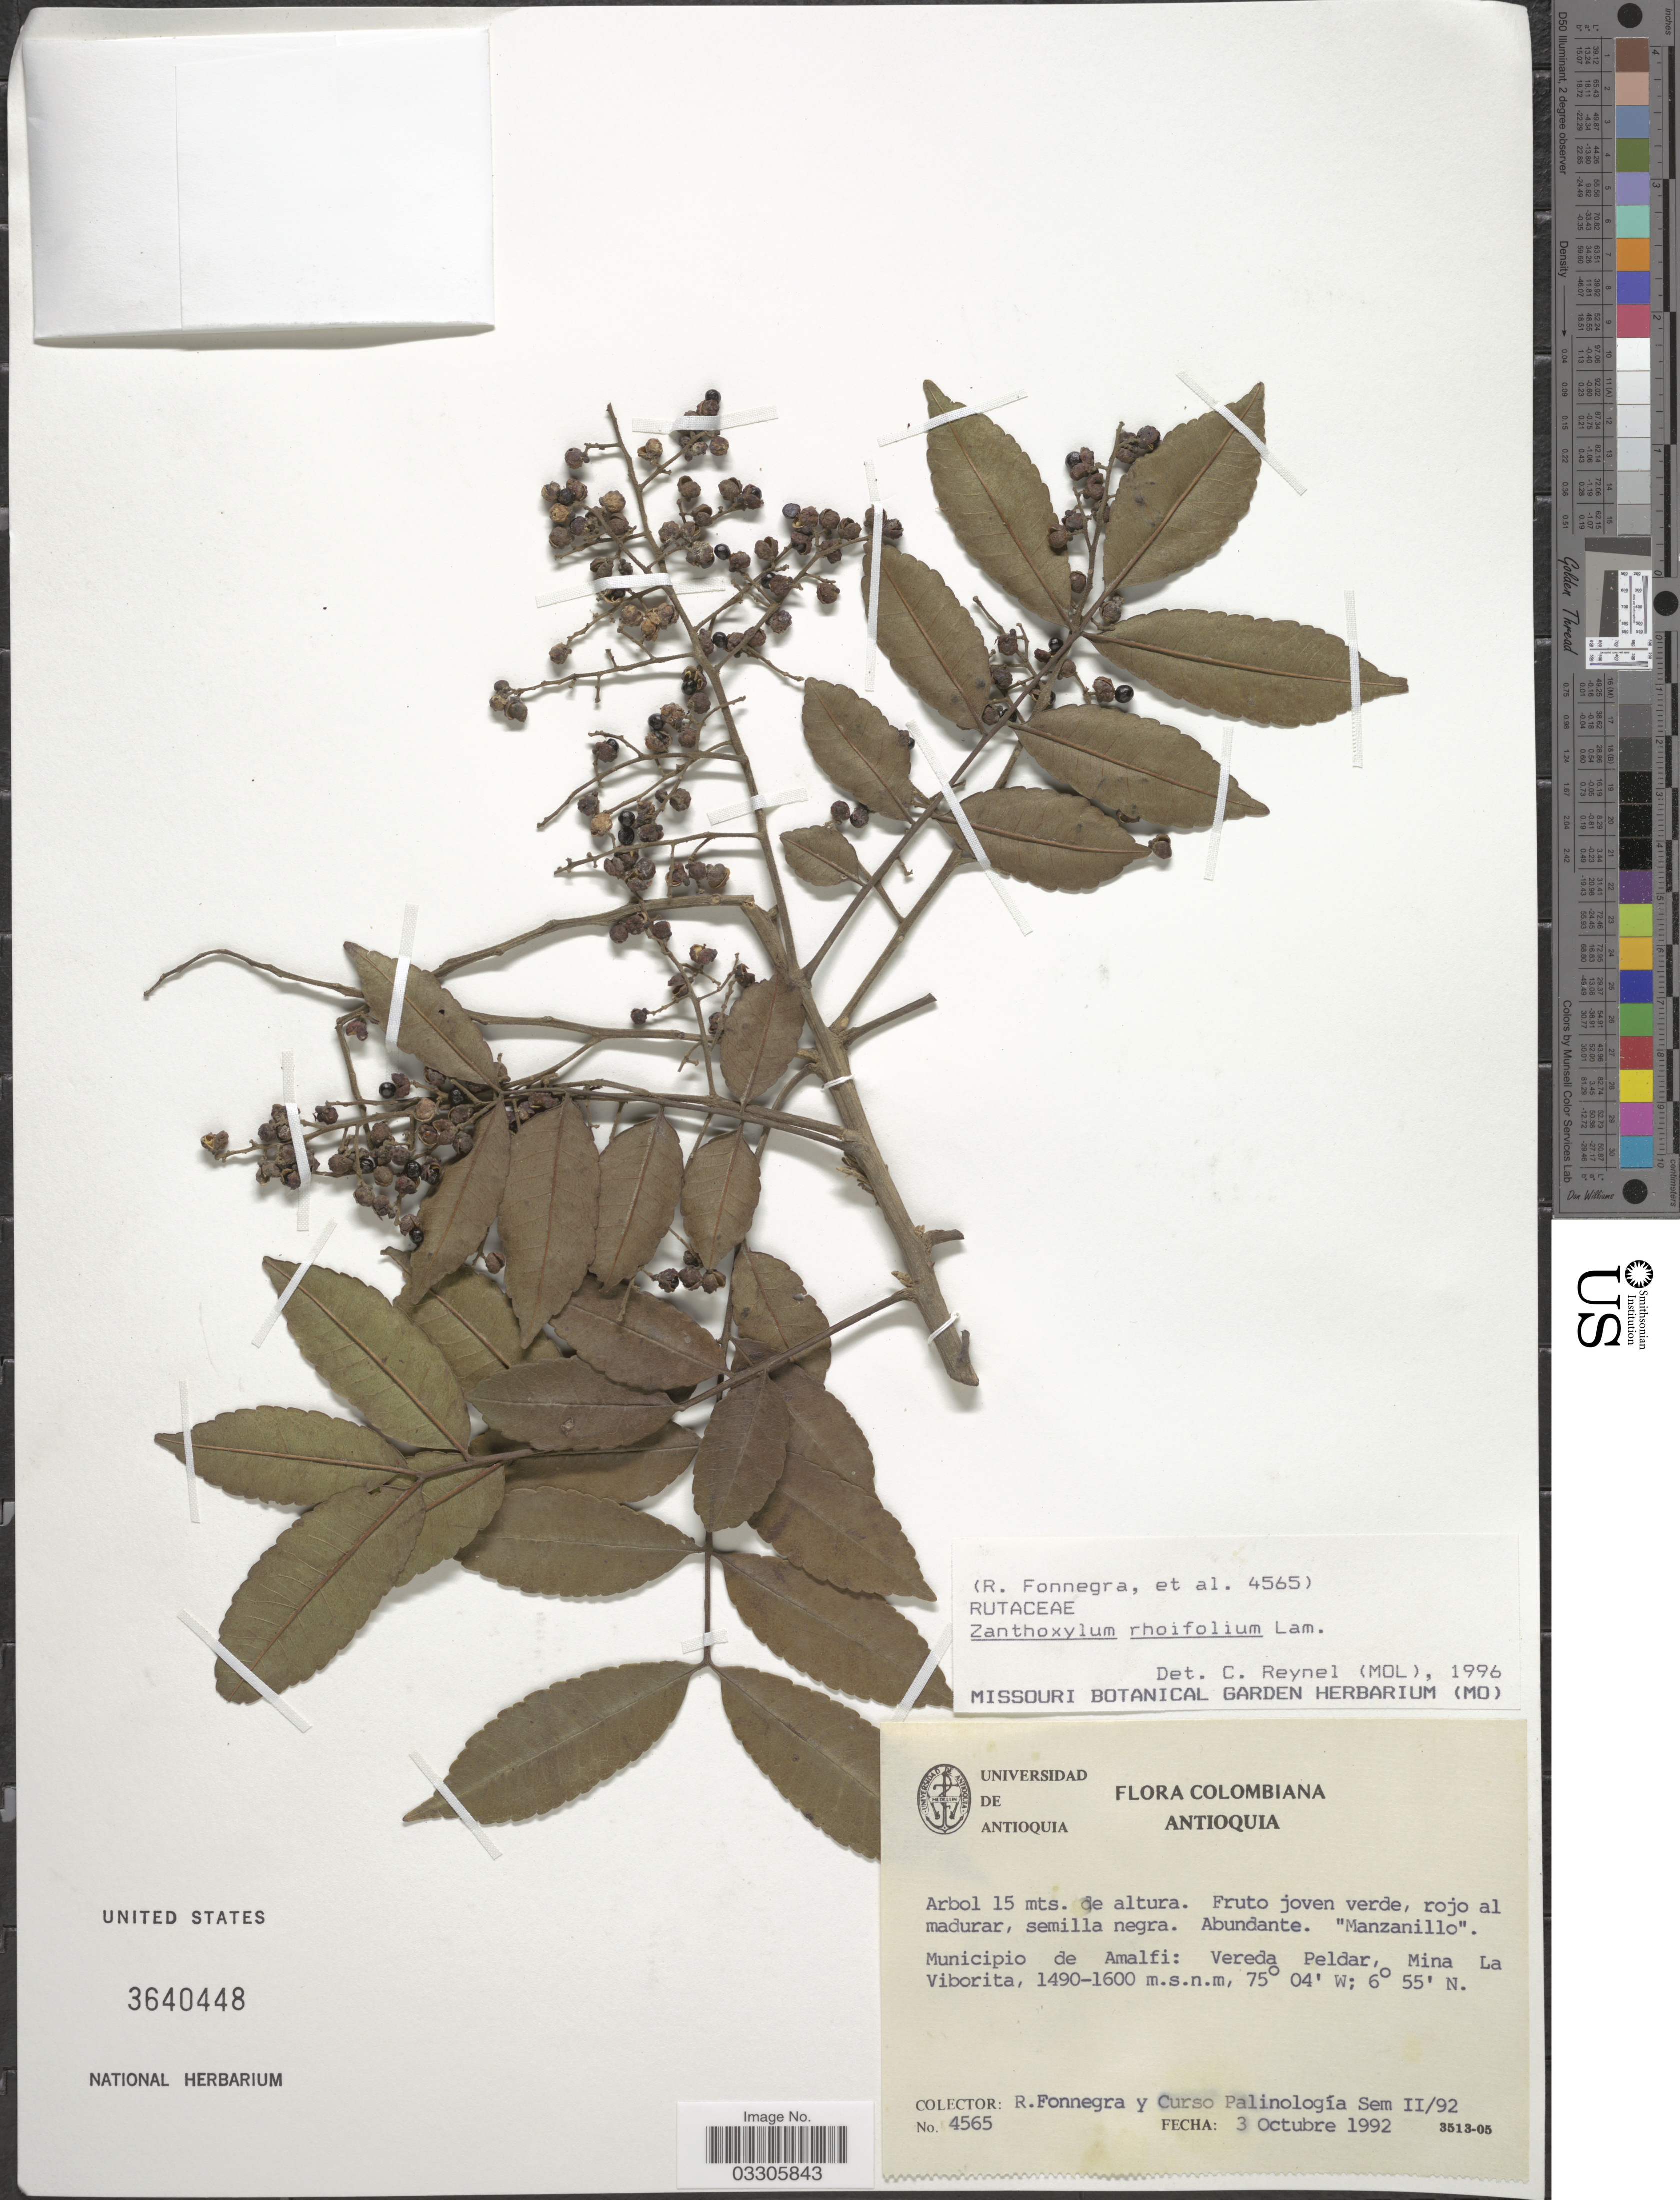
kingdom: Plantae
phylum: Tracheophyta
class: Magnoliopsida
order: Sapindales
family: Rutaceae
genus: Zanthoxylum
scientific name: Zanthoxylum rhoifolium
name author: Lam.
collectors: R. Fonnegra G. & Curso Palinología Sem II/92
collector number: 4565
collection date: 1992-10-03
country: Colombia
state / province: Antioquia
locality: Municipio de Amalfi: Vereda Peldar, Mina La Viborita.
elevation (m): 1490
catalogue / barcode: US 3640448